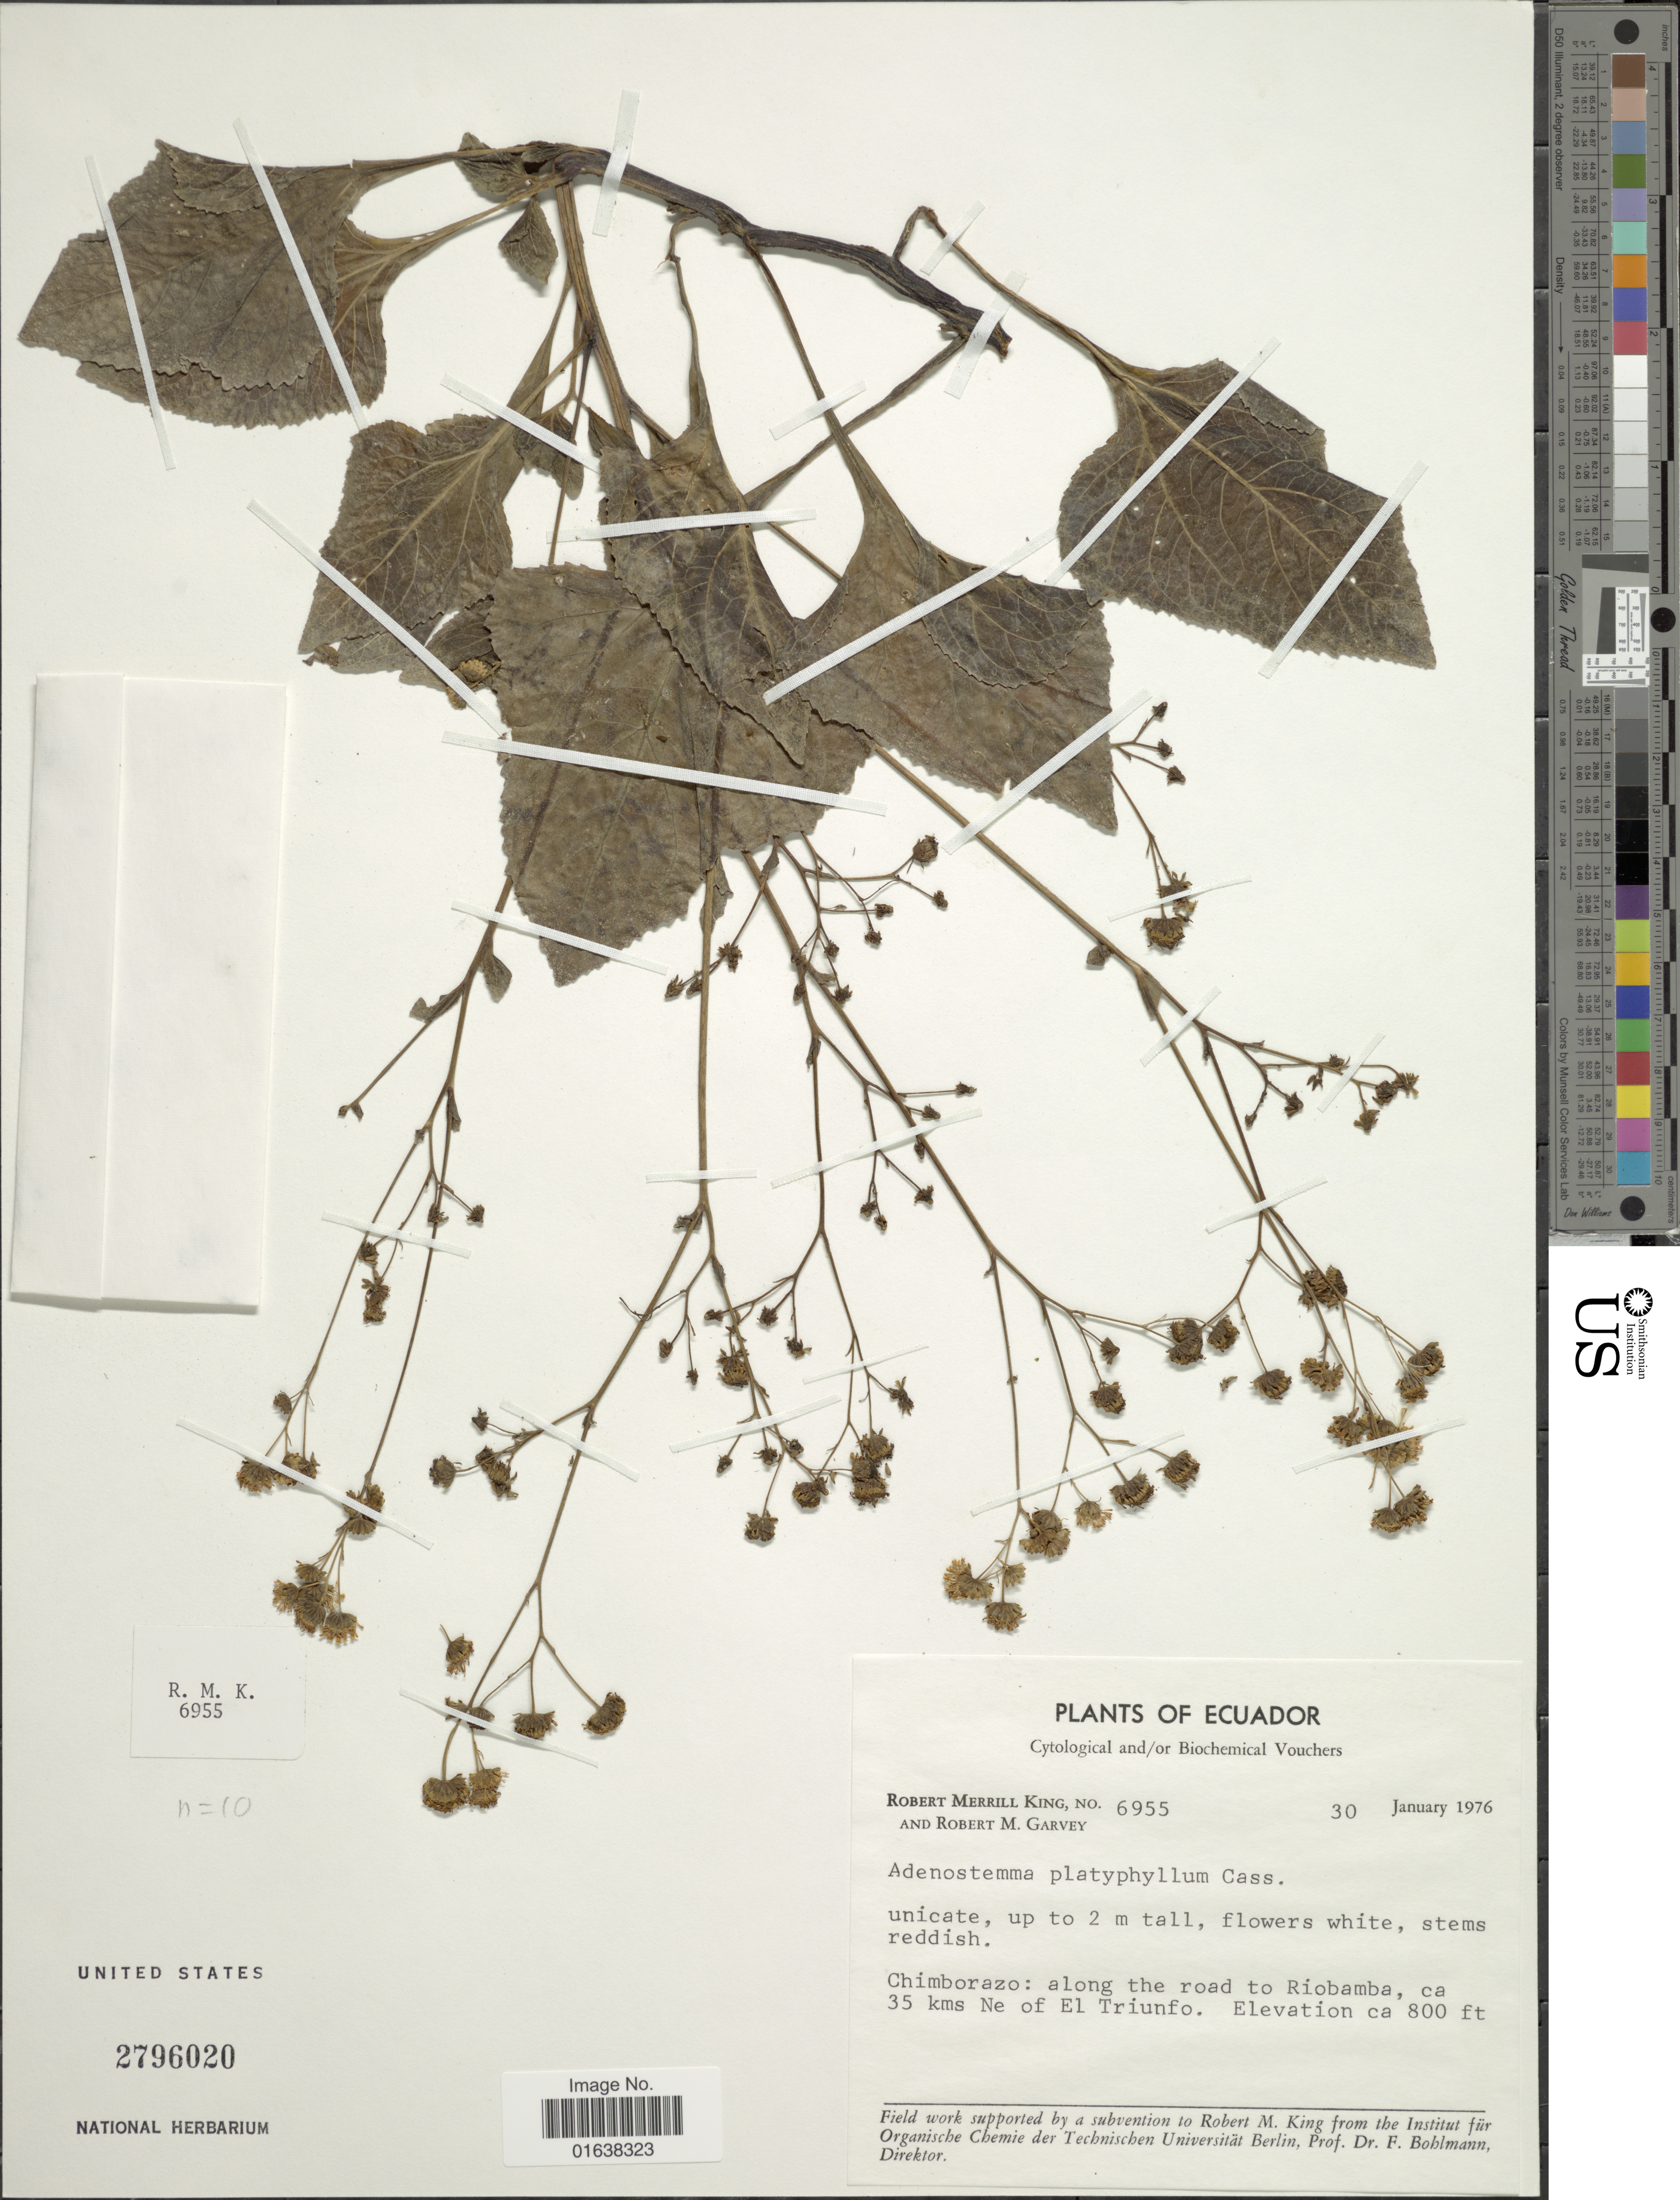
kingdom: Plantae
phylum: Tracheophyta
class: Magnoliopsida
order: Asterales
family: Asteraceae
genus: Adenostemma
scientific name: Adenostemma platyphyllum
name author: Cass.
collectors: R. M. King & R. Garvey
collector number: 6955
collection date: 1976-01-30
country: Ecuador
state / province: Chimborazo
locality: Ecuador. Chimborazo: along the road to Riobamba, ca 35 kms Ne of El Triunfo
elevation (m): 244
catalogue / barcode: US 2796020